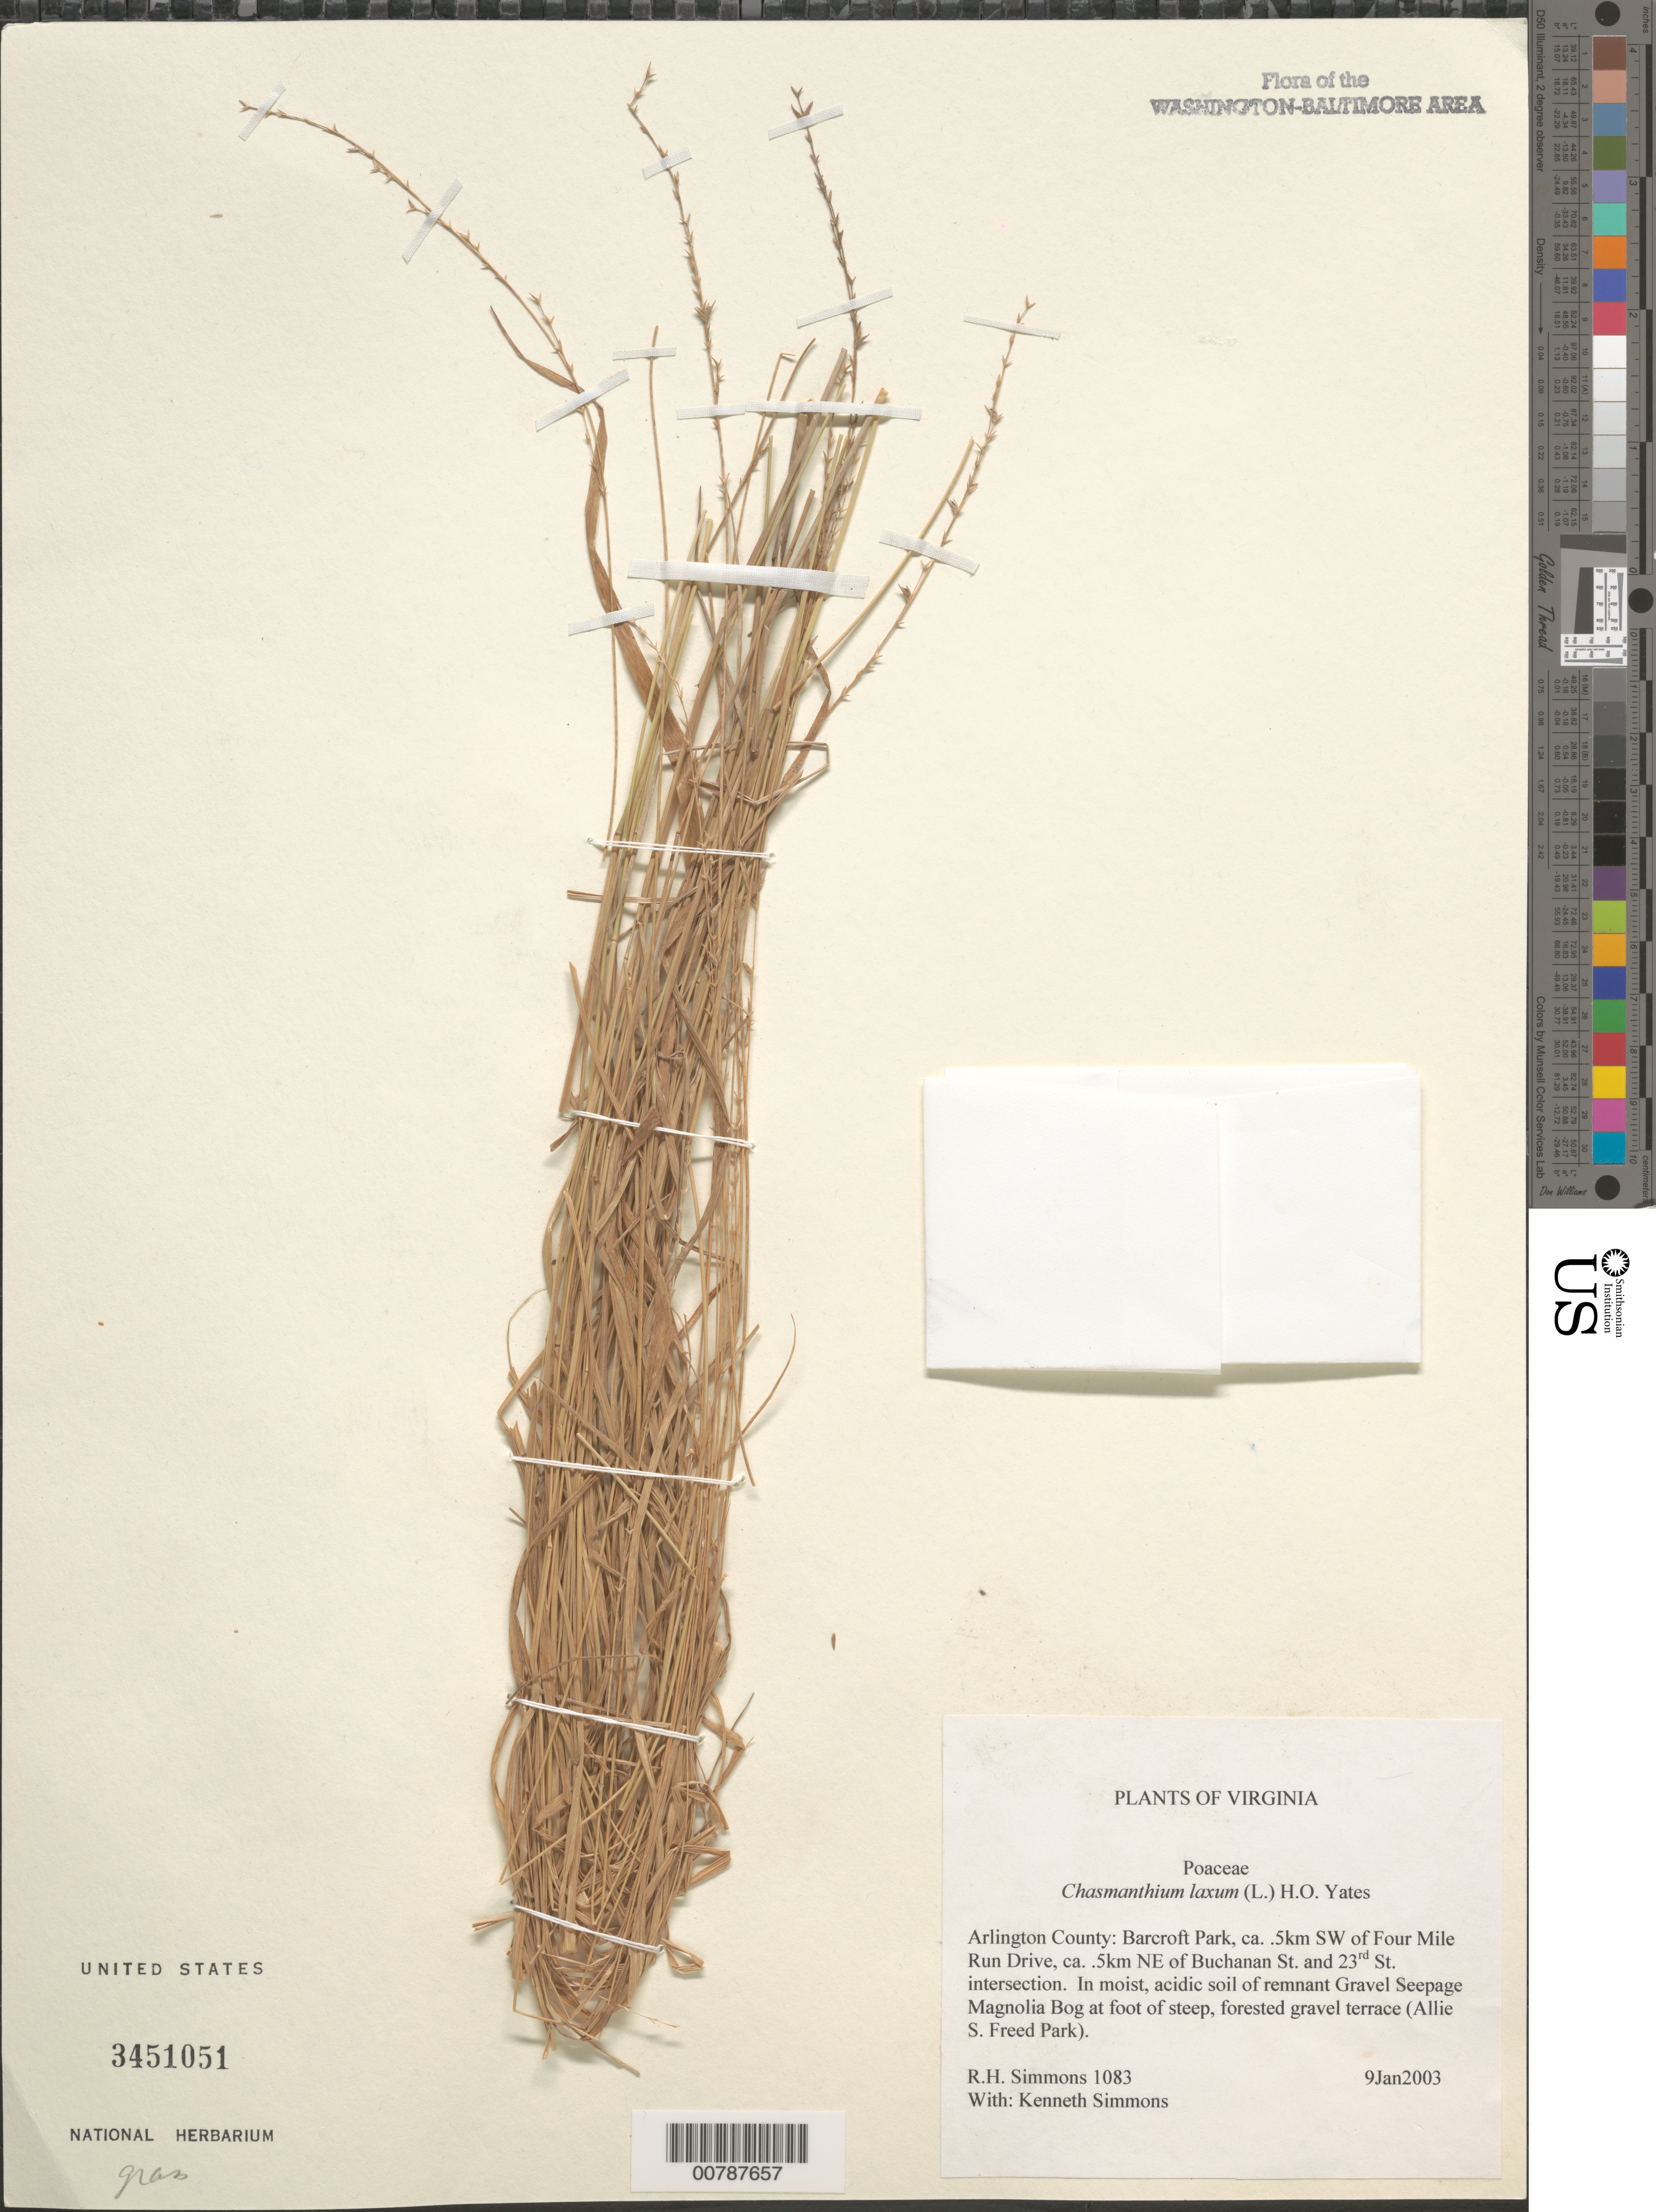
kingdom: Plantae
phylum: Tracheophyta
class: Liliopsida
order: Poales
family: Poaceae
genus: Chasmanthium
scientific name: Chasmanthium laxum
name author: (L.) H.O. Yates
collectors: R. H. Simmons & K. Simmons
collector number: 1083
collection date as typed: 9 Jan 2003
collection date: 2003-01-09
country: United States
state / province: Virginia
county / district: Arlington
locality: Barcroft Park, ca. 0.5 km SW of Four Mile Run Drive, ca. 0.5 km NE of Buchanan St. and 23rd St. intersection.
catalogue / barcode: US 3451051